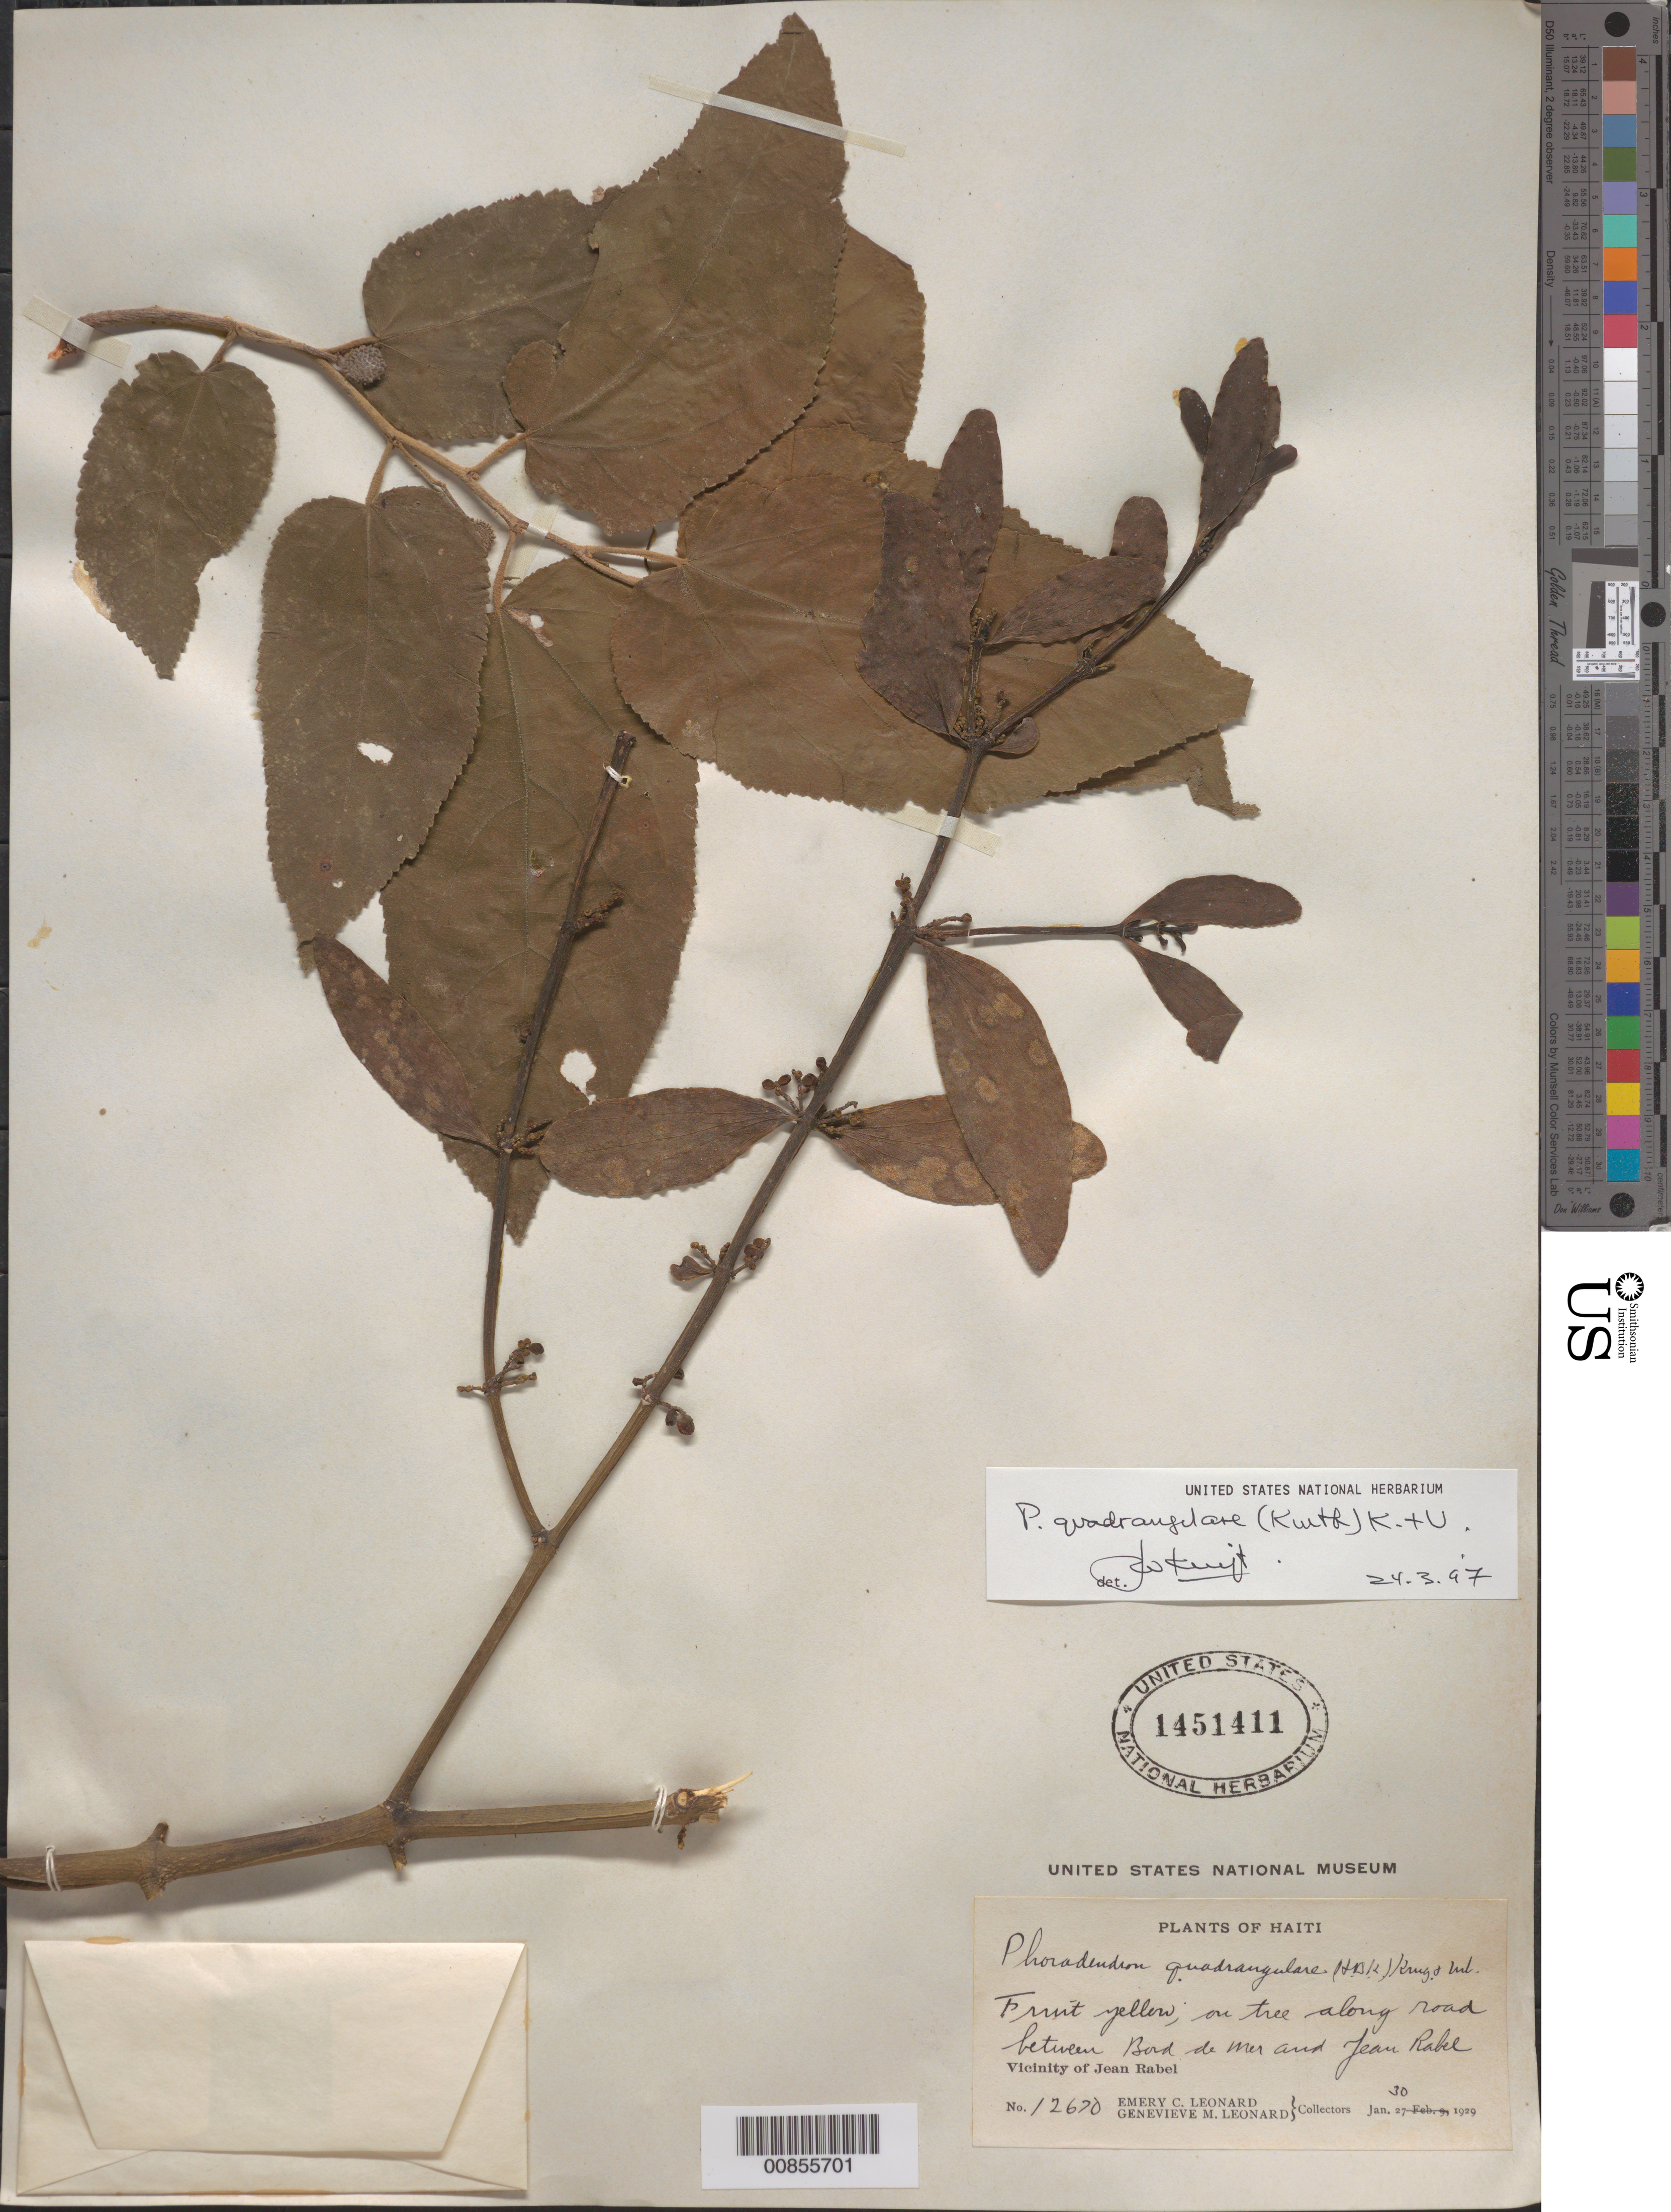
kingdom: Plantae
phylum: Tracheophyta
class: Magnoliopsida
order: Santalales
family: Viscaceae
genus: Phoradendron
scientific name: Phoradendron quadrangulare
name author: (Kunth) Griseb.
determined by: Kuijt, Job, (CANADA)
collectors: E. C. Leonard & G. M. Leonard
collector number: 12670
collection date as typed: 30 Jan 1929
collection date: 1929-01-30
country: Haiti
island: Hispaniola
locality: Along road between Bord du Mer and Jean Rabel.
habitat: On tree.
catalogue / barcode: US 1451411